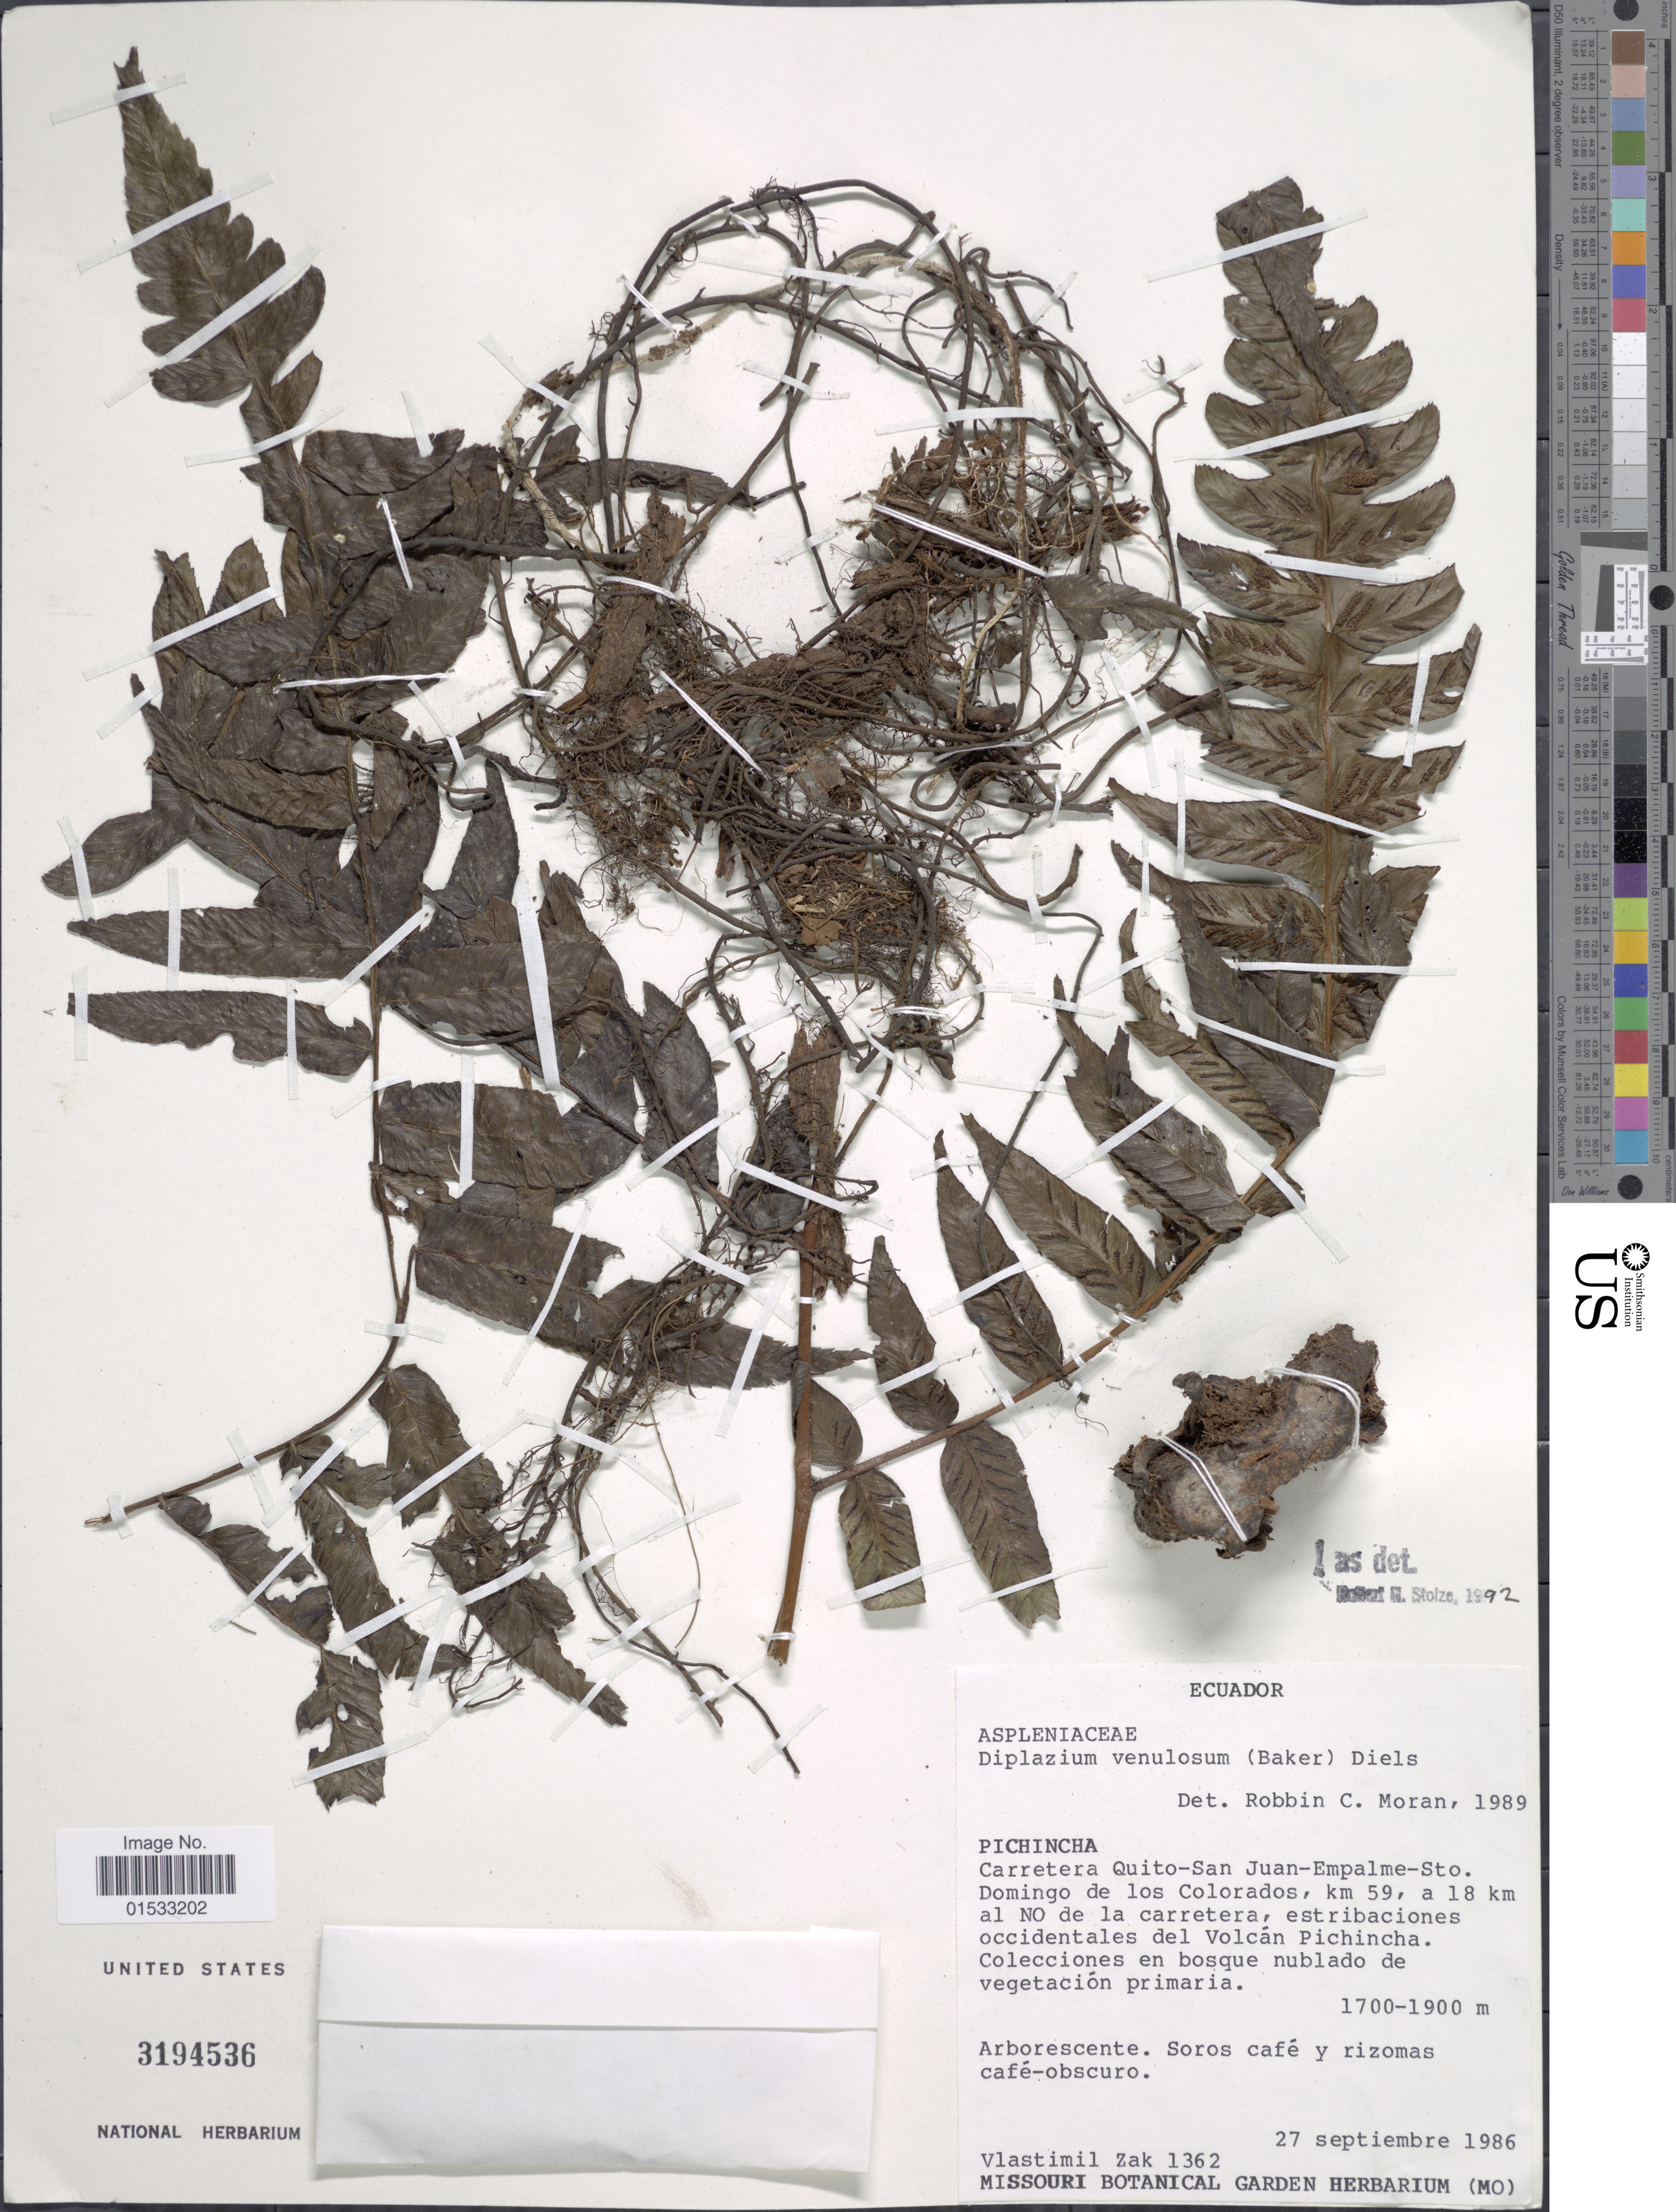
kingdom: Plantae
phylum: Tracheophyta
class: Polypodiopsida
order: Polypodiales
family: Athyriaceae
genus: Diplazium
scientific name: Diplazium venulosum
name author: (Baker) Diels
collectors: V. Zak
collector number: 1362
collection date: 1986-09-27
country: Ecuador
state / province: Pichincha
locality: Carretera Quito- San Juan- Epalme- Sto. Domingo de los Colorados, km 59, a 18 km al NO de la carretera, estribaciones occidentales del Volcán Pichincha.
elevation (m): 1700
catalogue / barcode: US 3194536